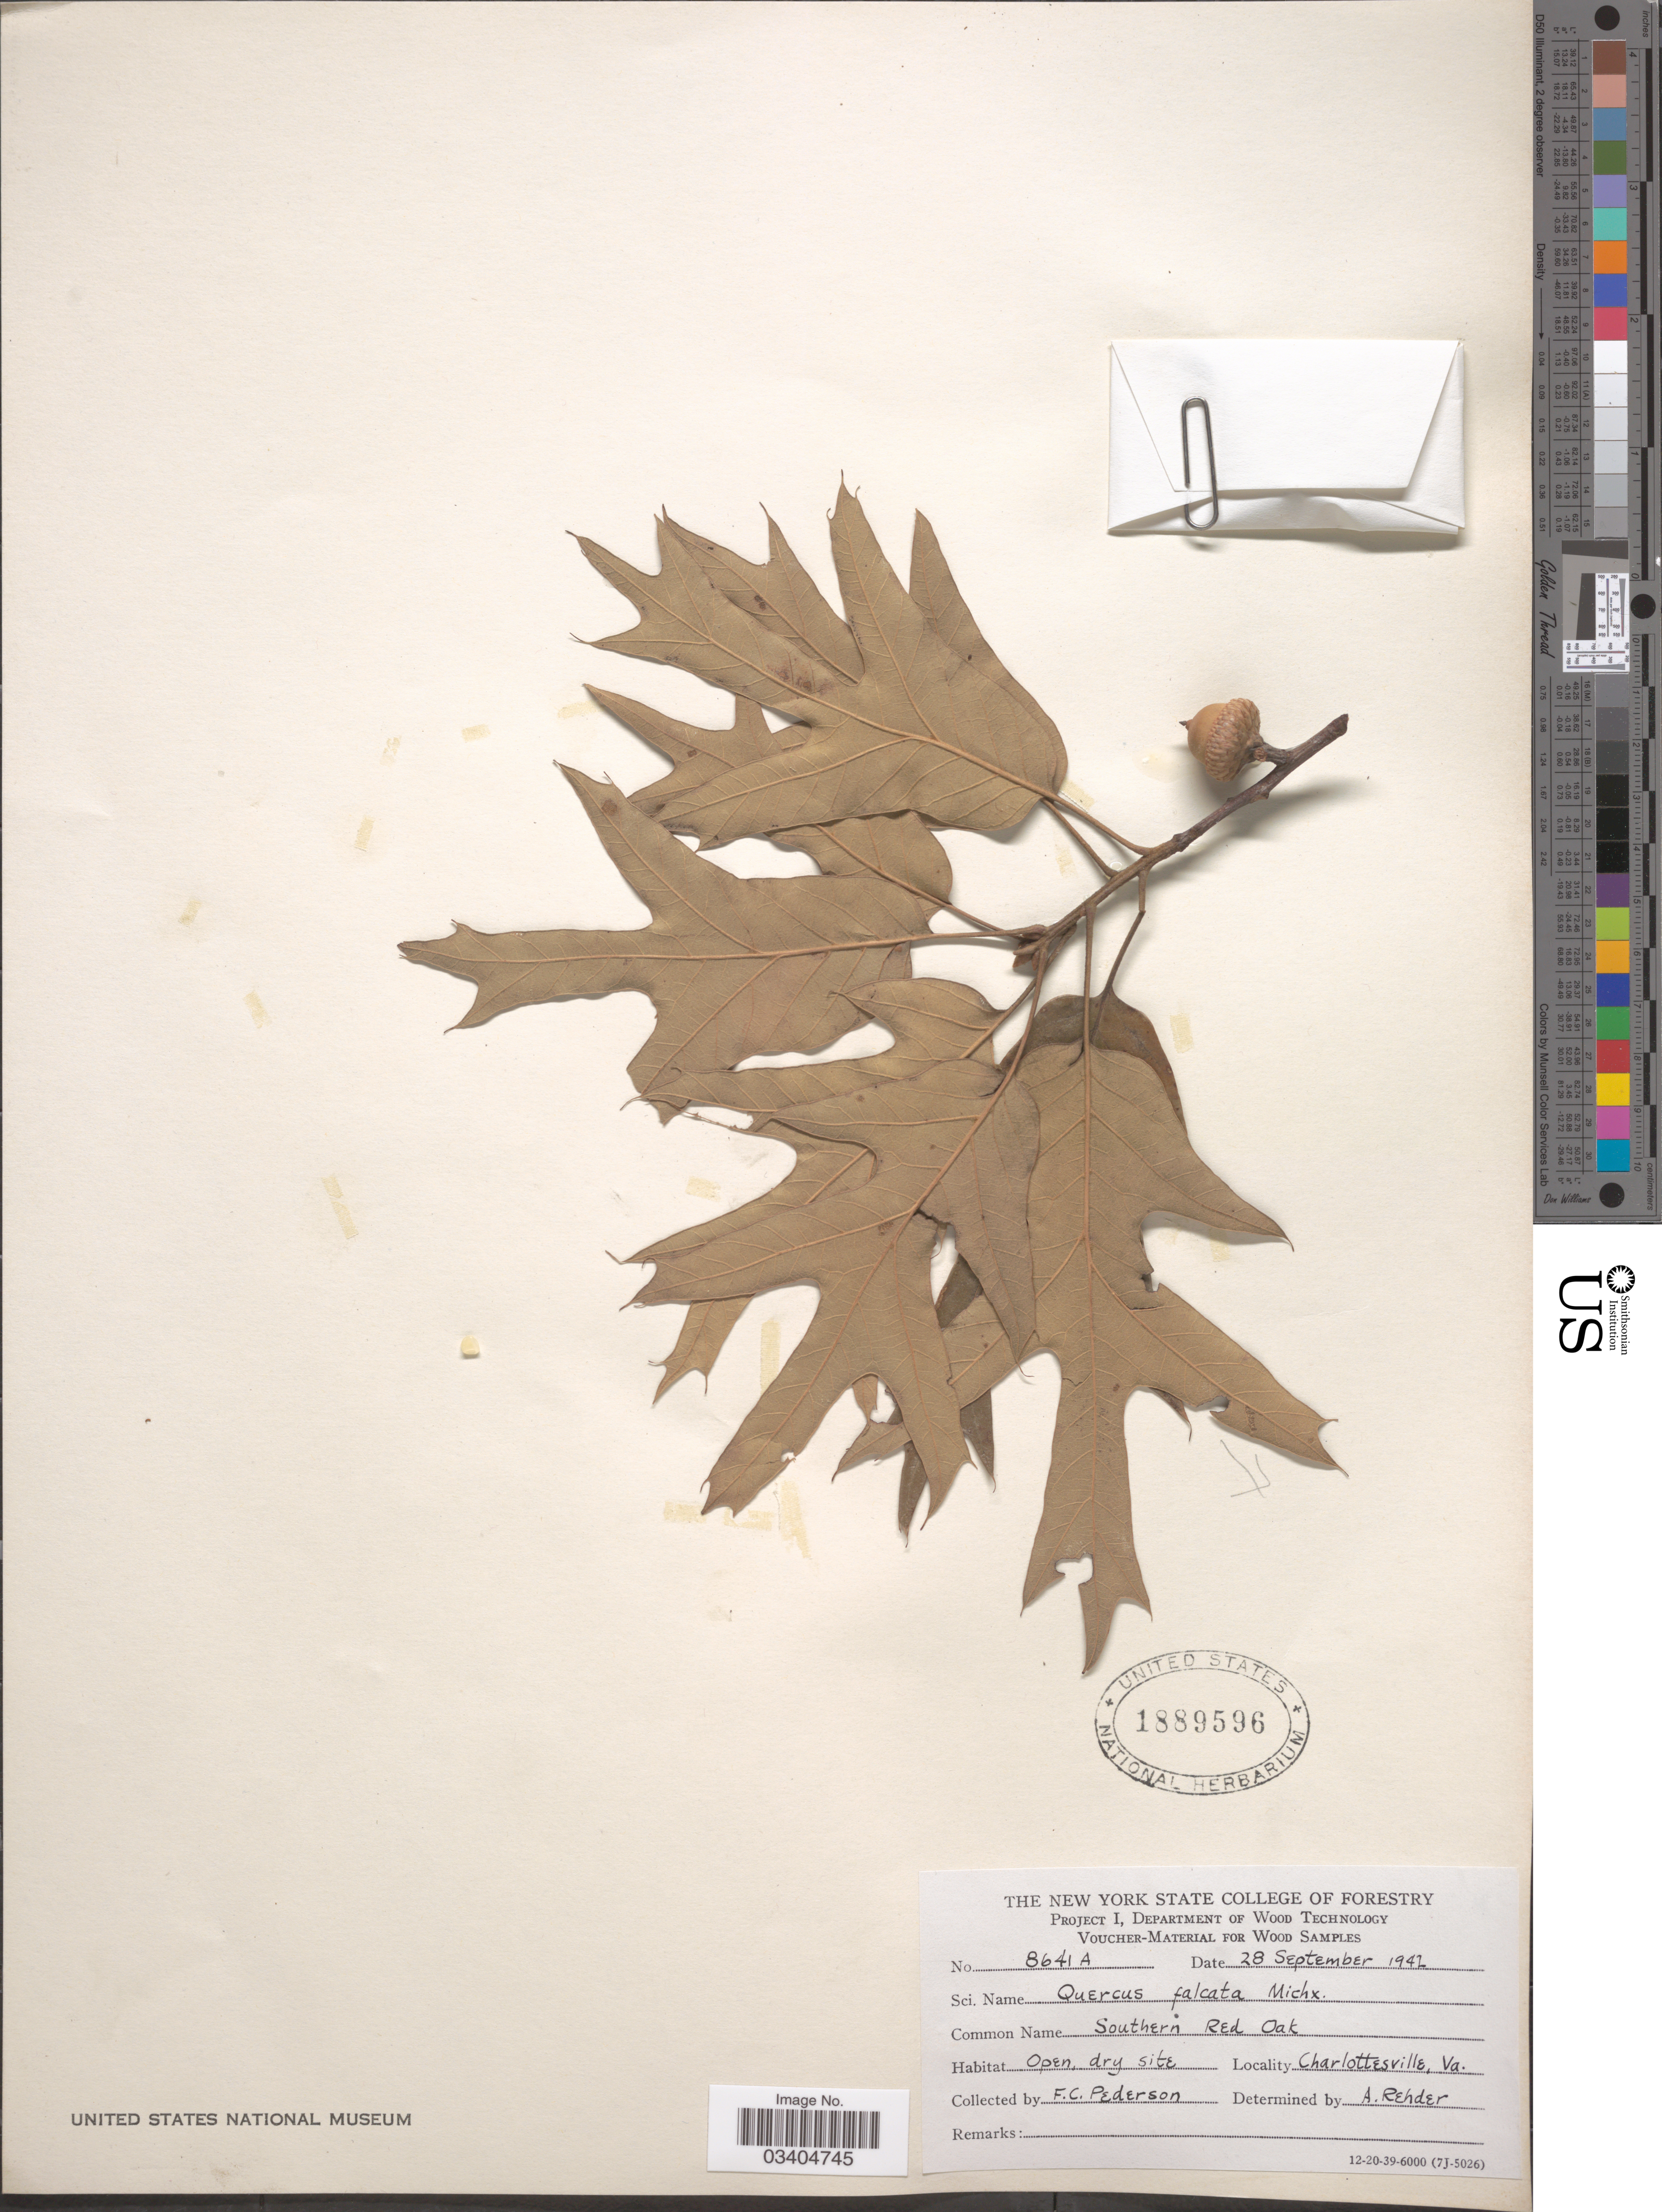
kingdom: Plantae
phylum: Tracheophyta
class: Magnoliopsida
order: Fagales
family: Fagaceae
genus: Quercus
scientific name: Quercus falcata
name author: Michx.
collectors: F. Pederson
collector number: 8641A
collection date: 1941-09-28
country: United States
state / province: Virginia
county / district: City of Charlottesville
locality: Charlottesville.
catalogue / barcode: US 1889596